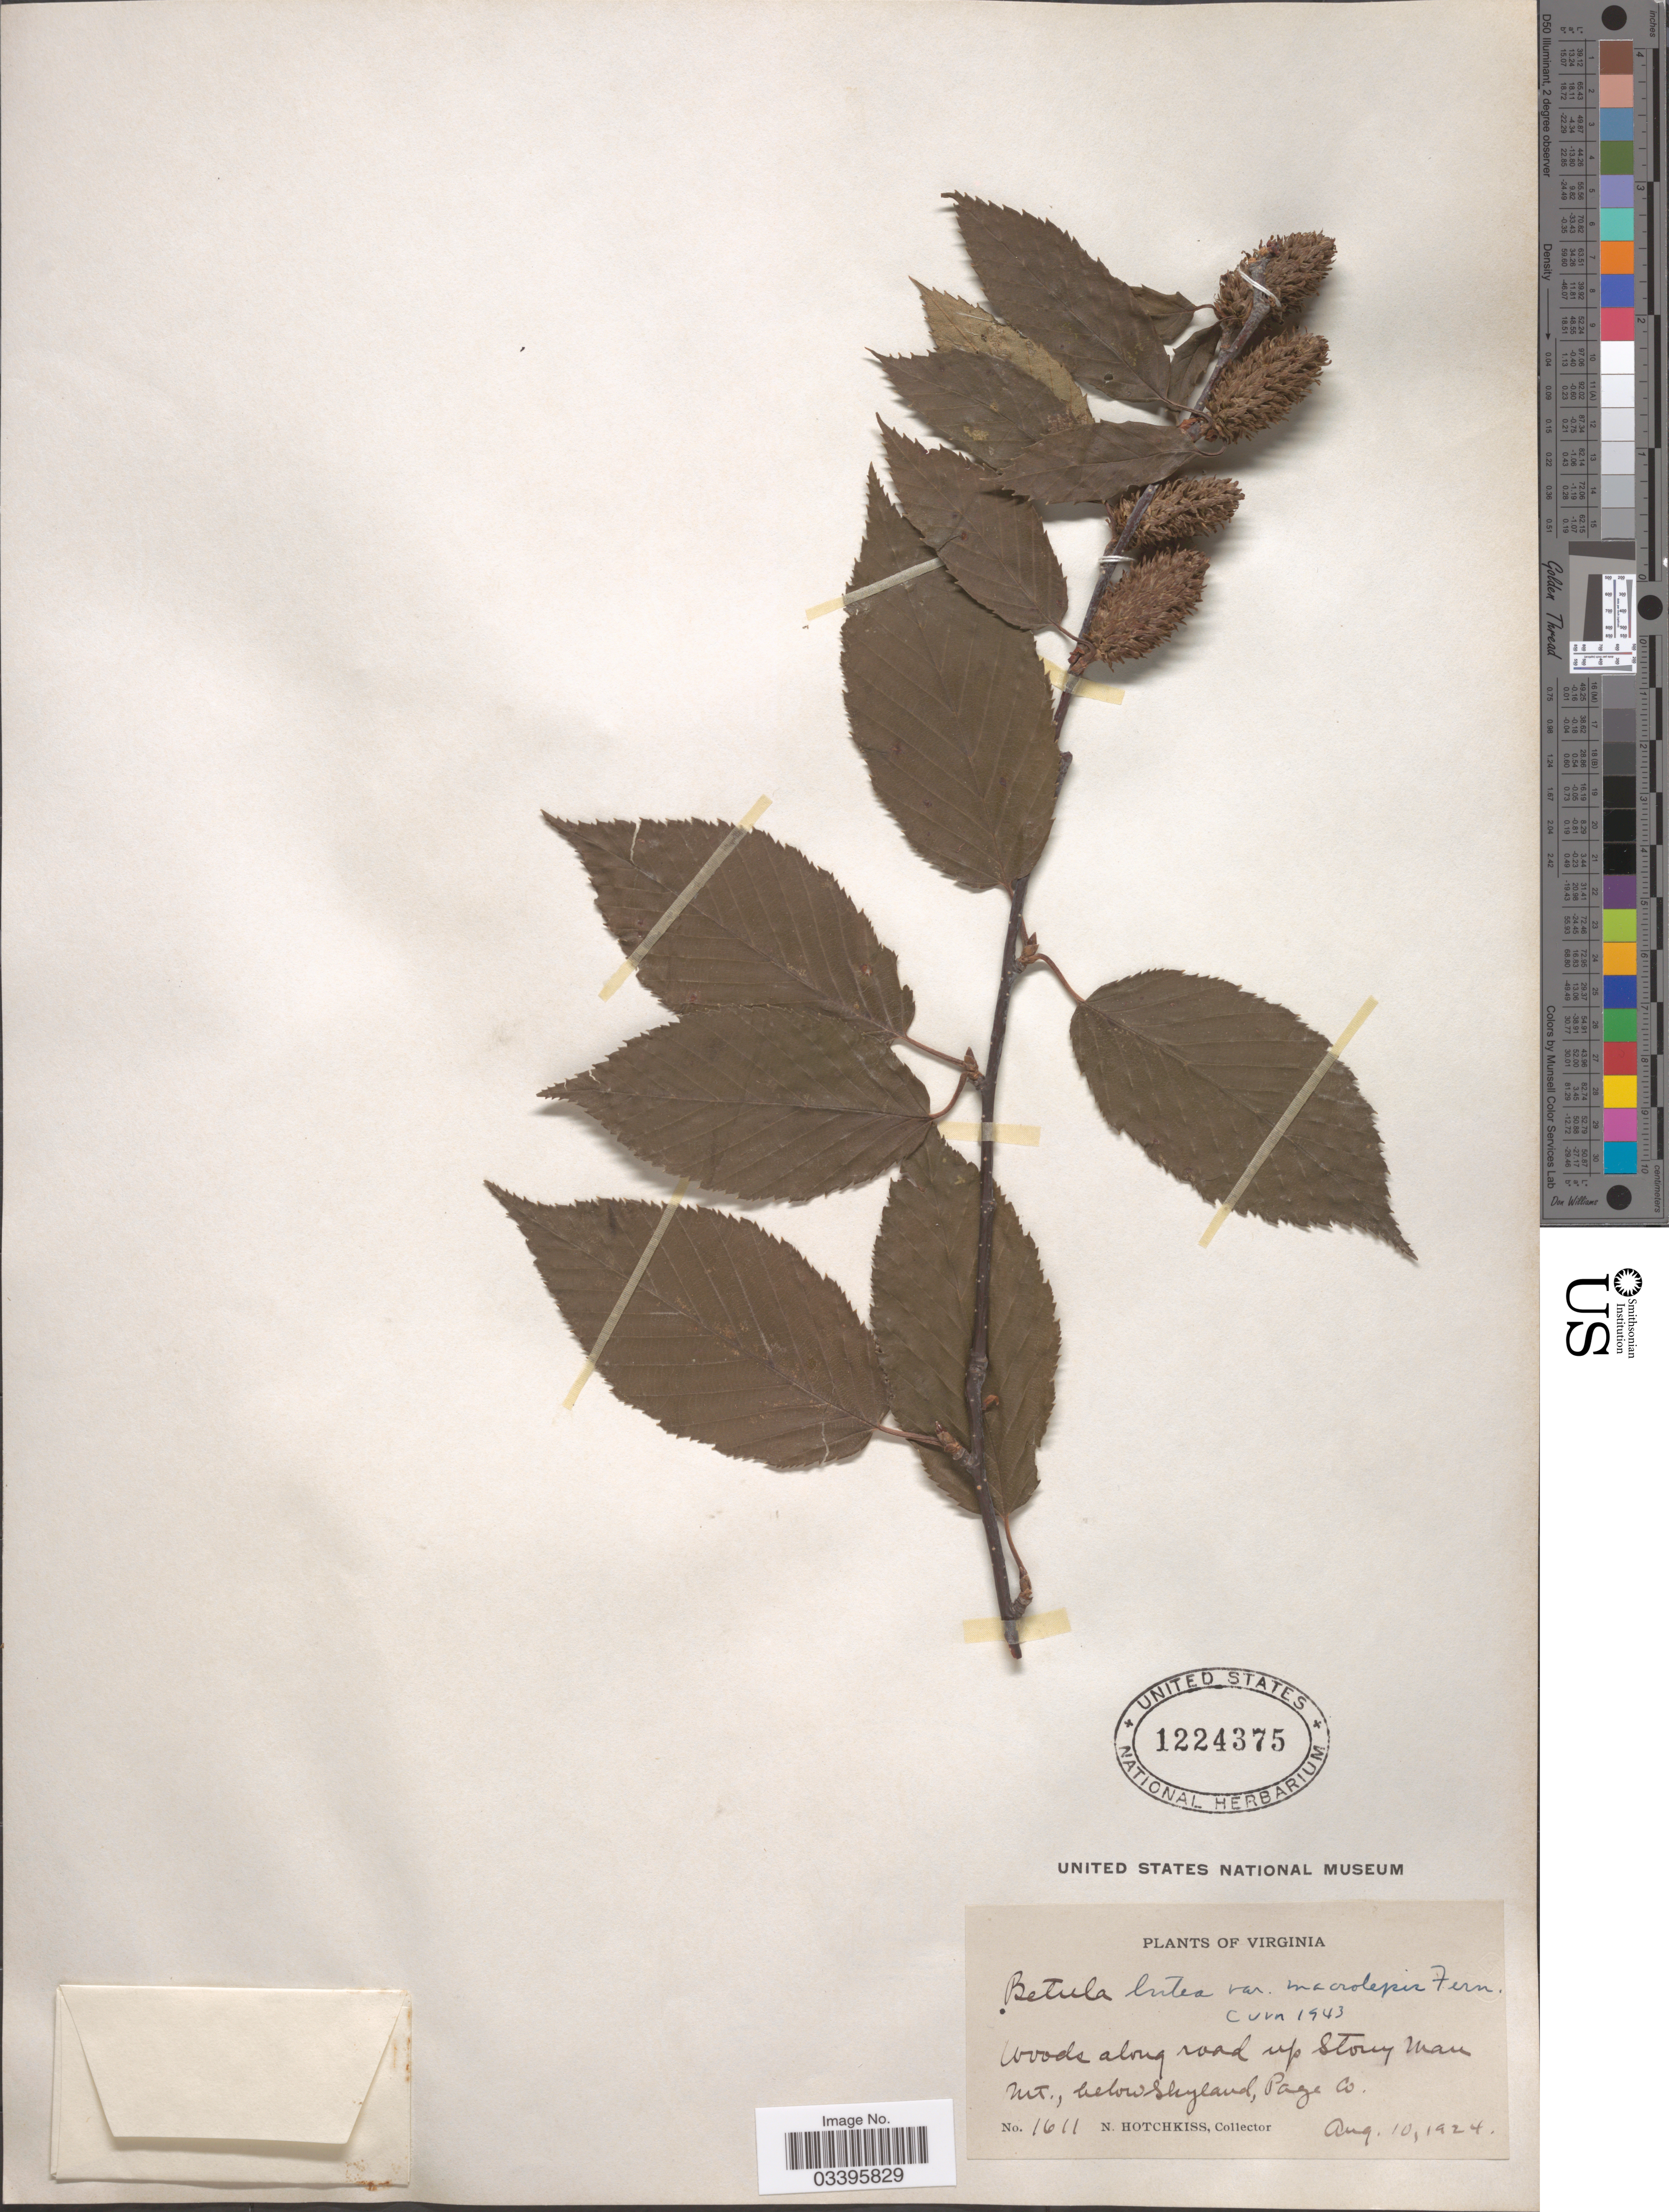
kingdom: Plantae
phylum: Tracheophyta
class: Magnoliopsida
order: Fagales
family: Betulaceae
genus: Betula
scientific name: Betula lutea subsp. macrolepis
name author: Fernald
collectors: N. Hotchkiss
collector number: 1611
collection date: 1924-08-10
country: United States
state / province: Virginia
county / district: Page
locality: Woods along road up Stony Man Mt. below Skyland, Page Co.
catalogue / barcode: US 1224375